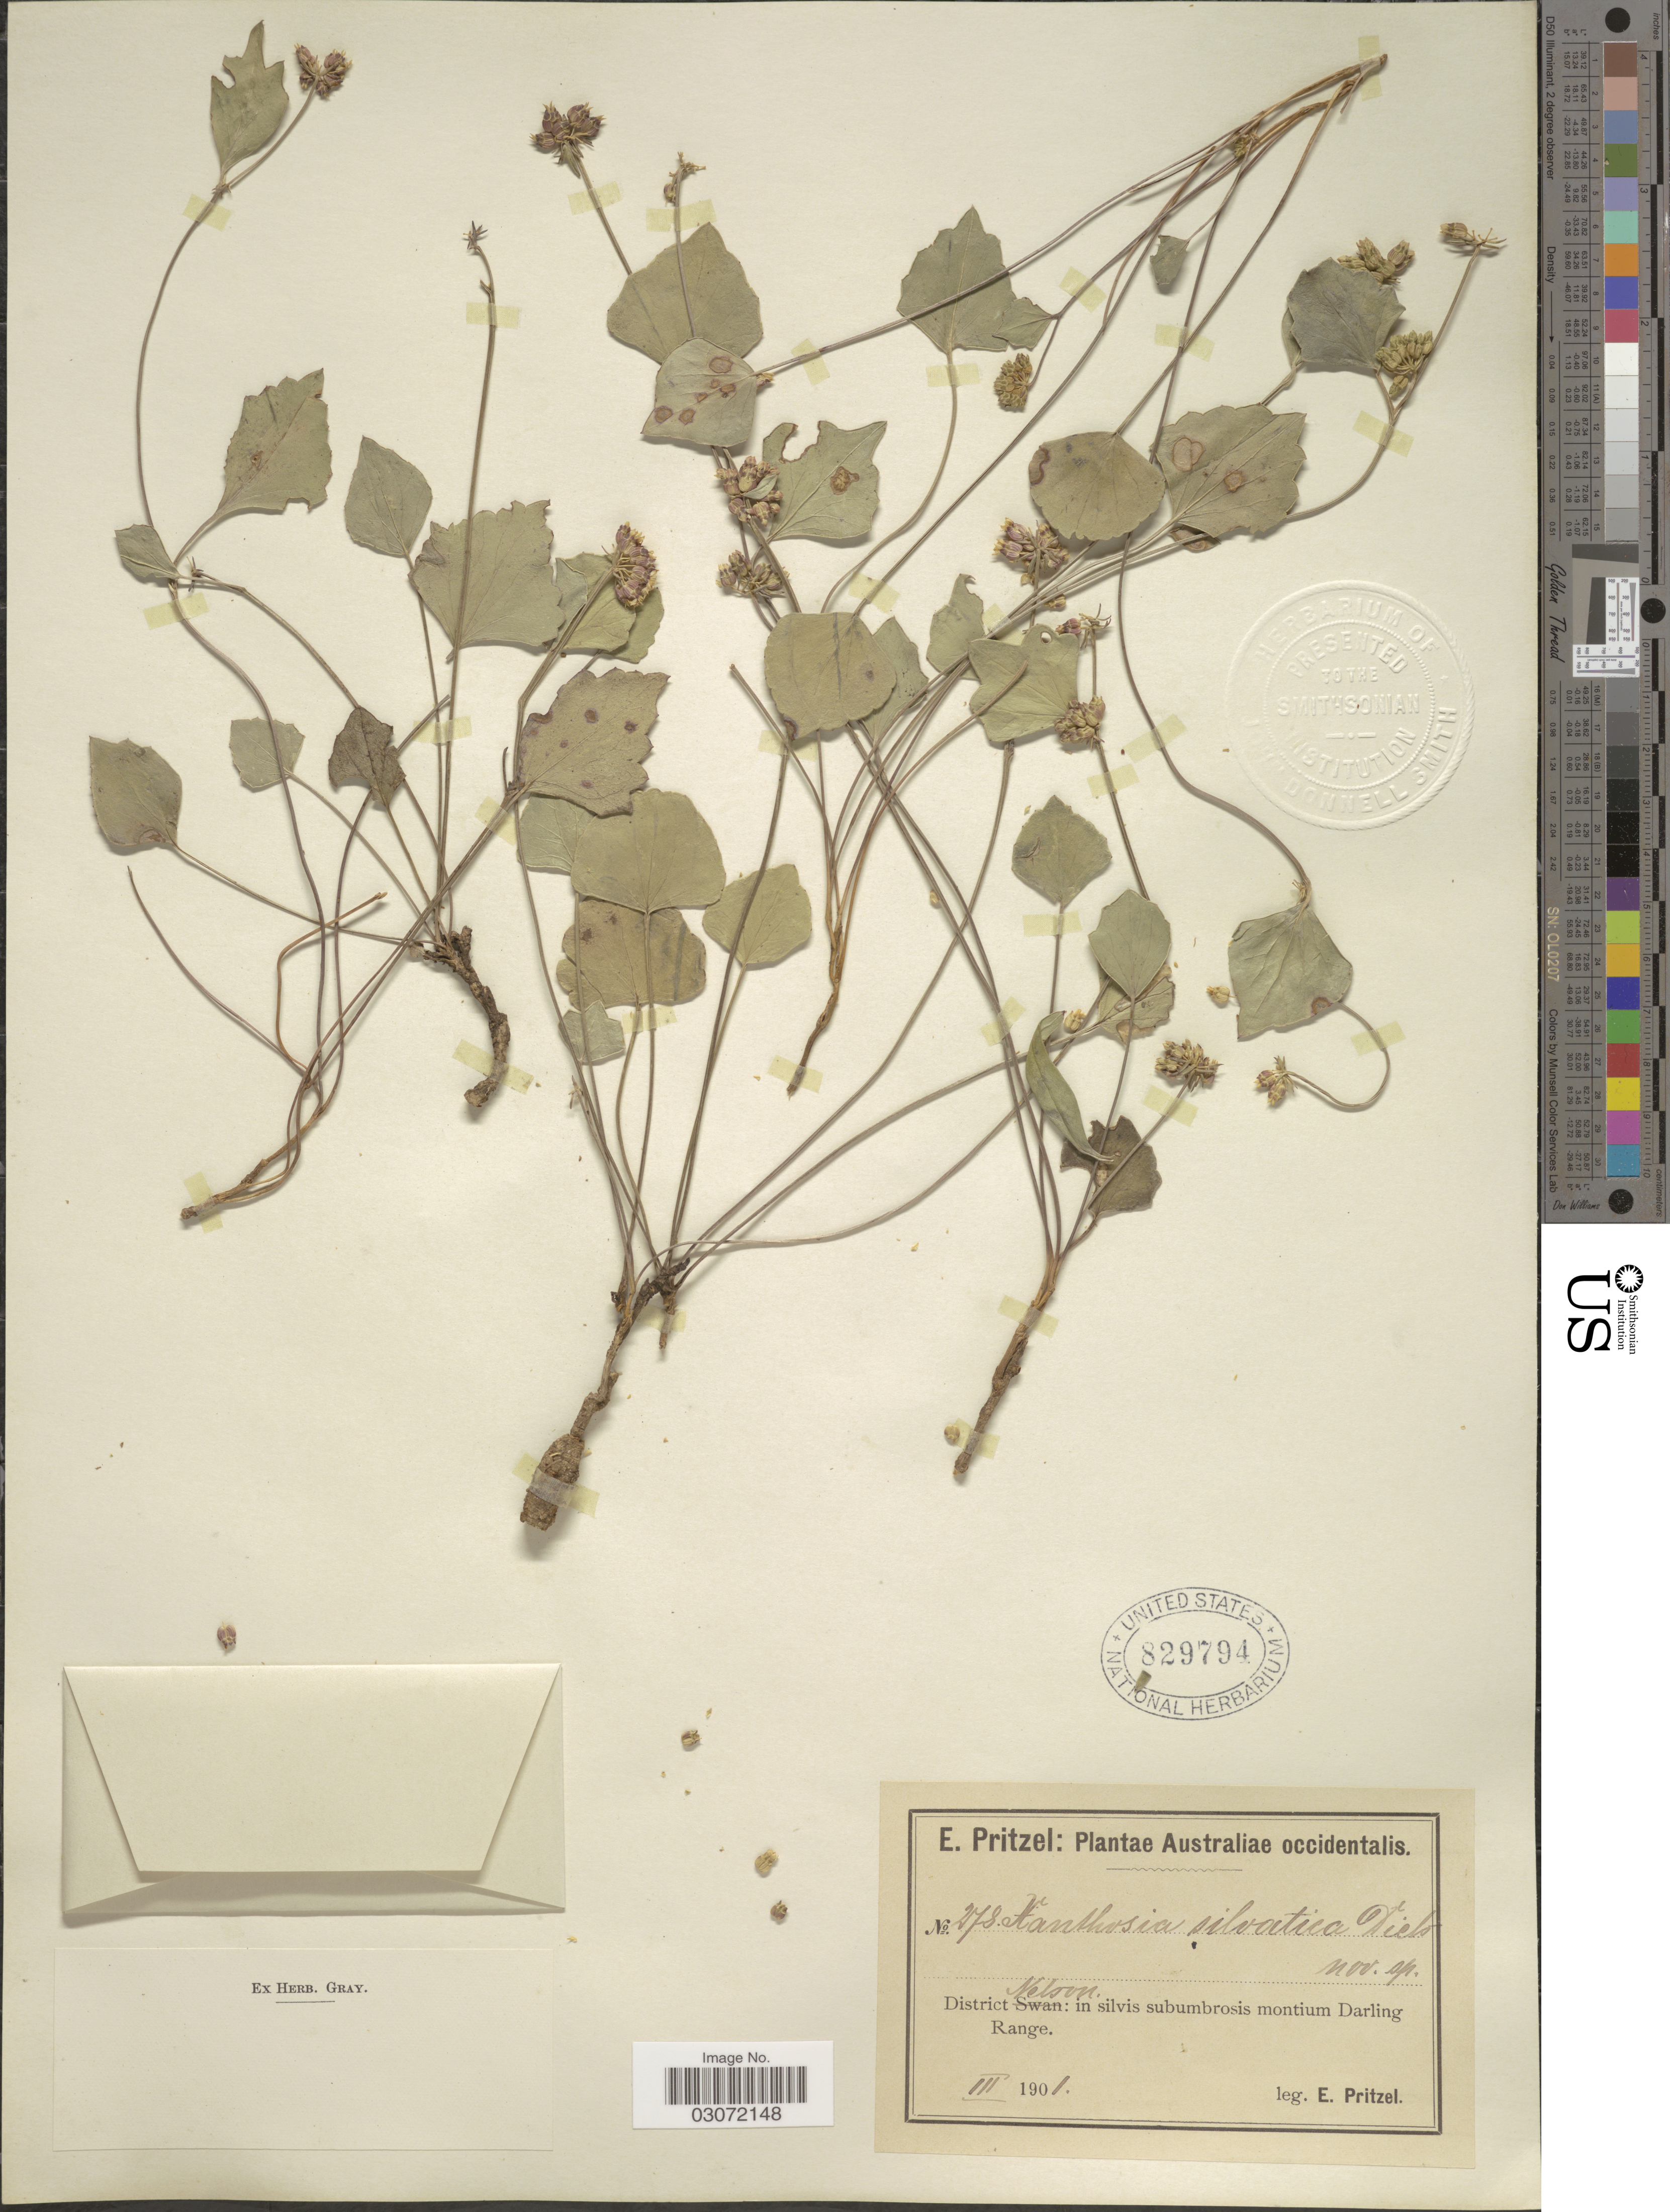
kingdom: Plantae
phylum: Tracheophyta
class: Magnoliopsida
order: Apiales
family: Apiaceae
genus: Xanthosia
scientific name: Xanthosia silvatica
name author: Diels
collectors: E. G. Pritzel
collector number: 278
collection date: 1901-03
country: Australia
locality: Australiae occidentalis. District Nelson: in silvis subumbrosis montium Darling Range.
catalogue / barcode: US 829794